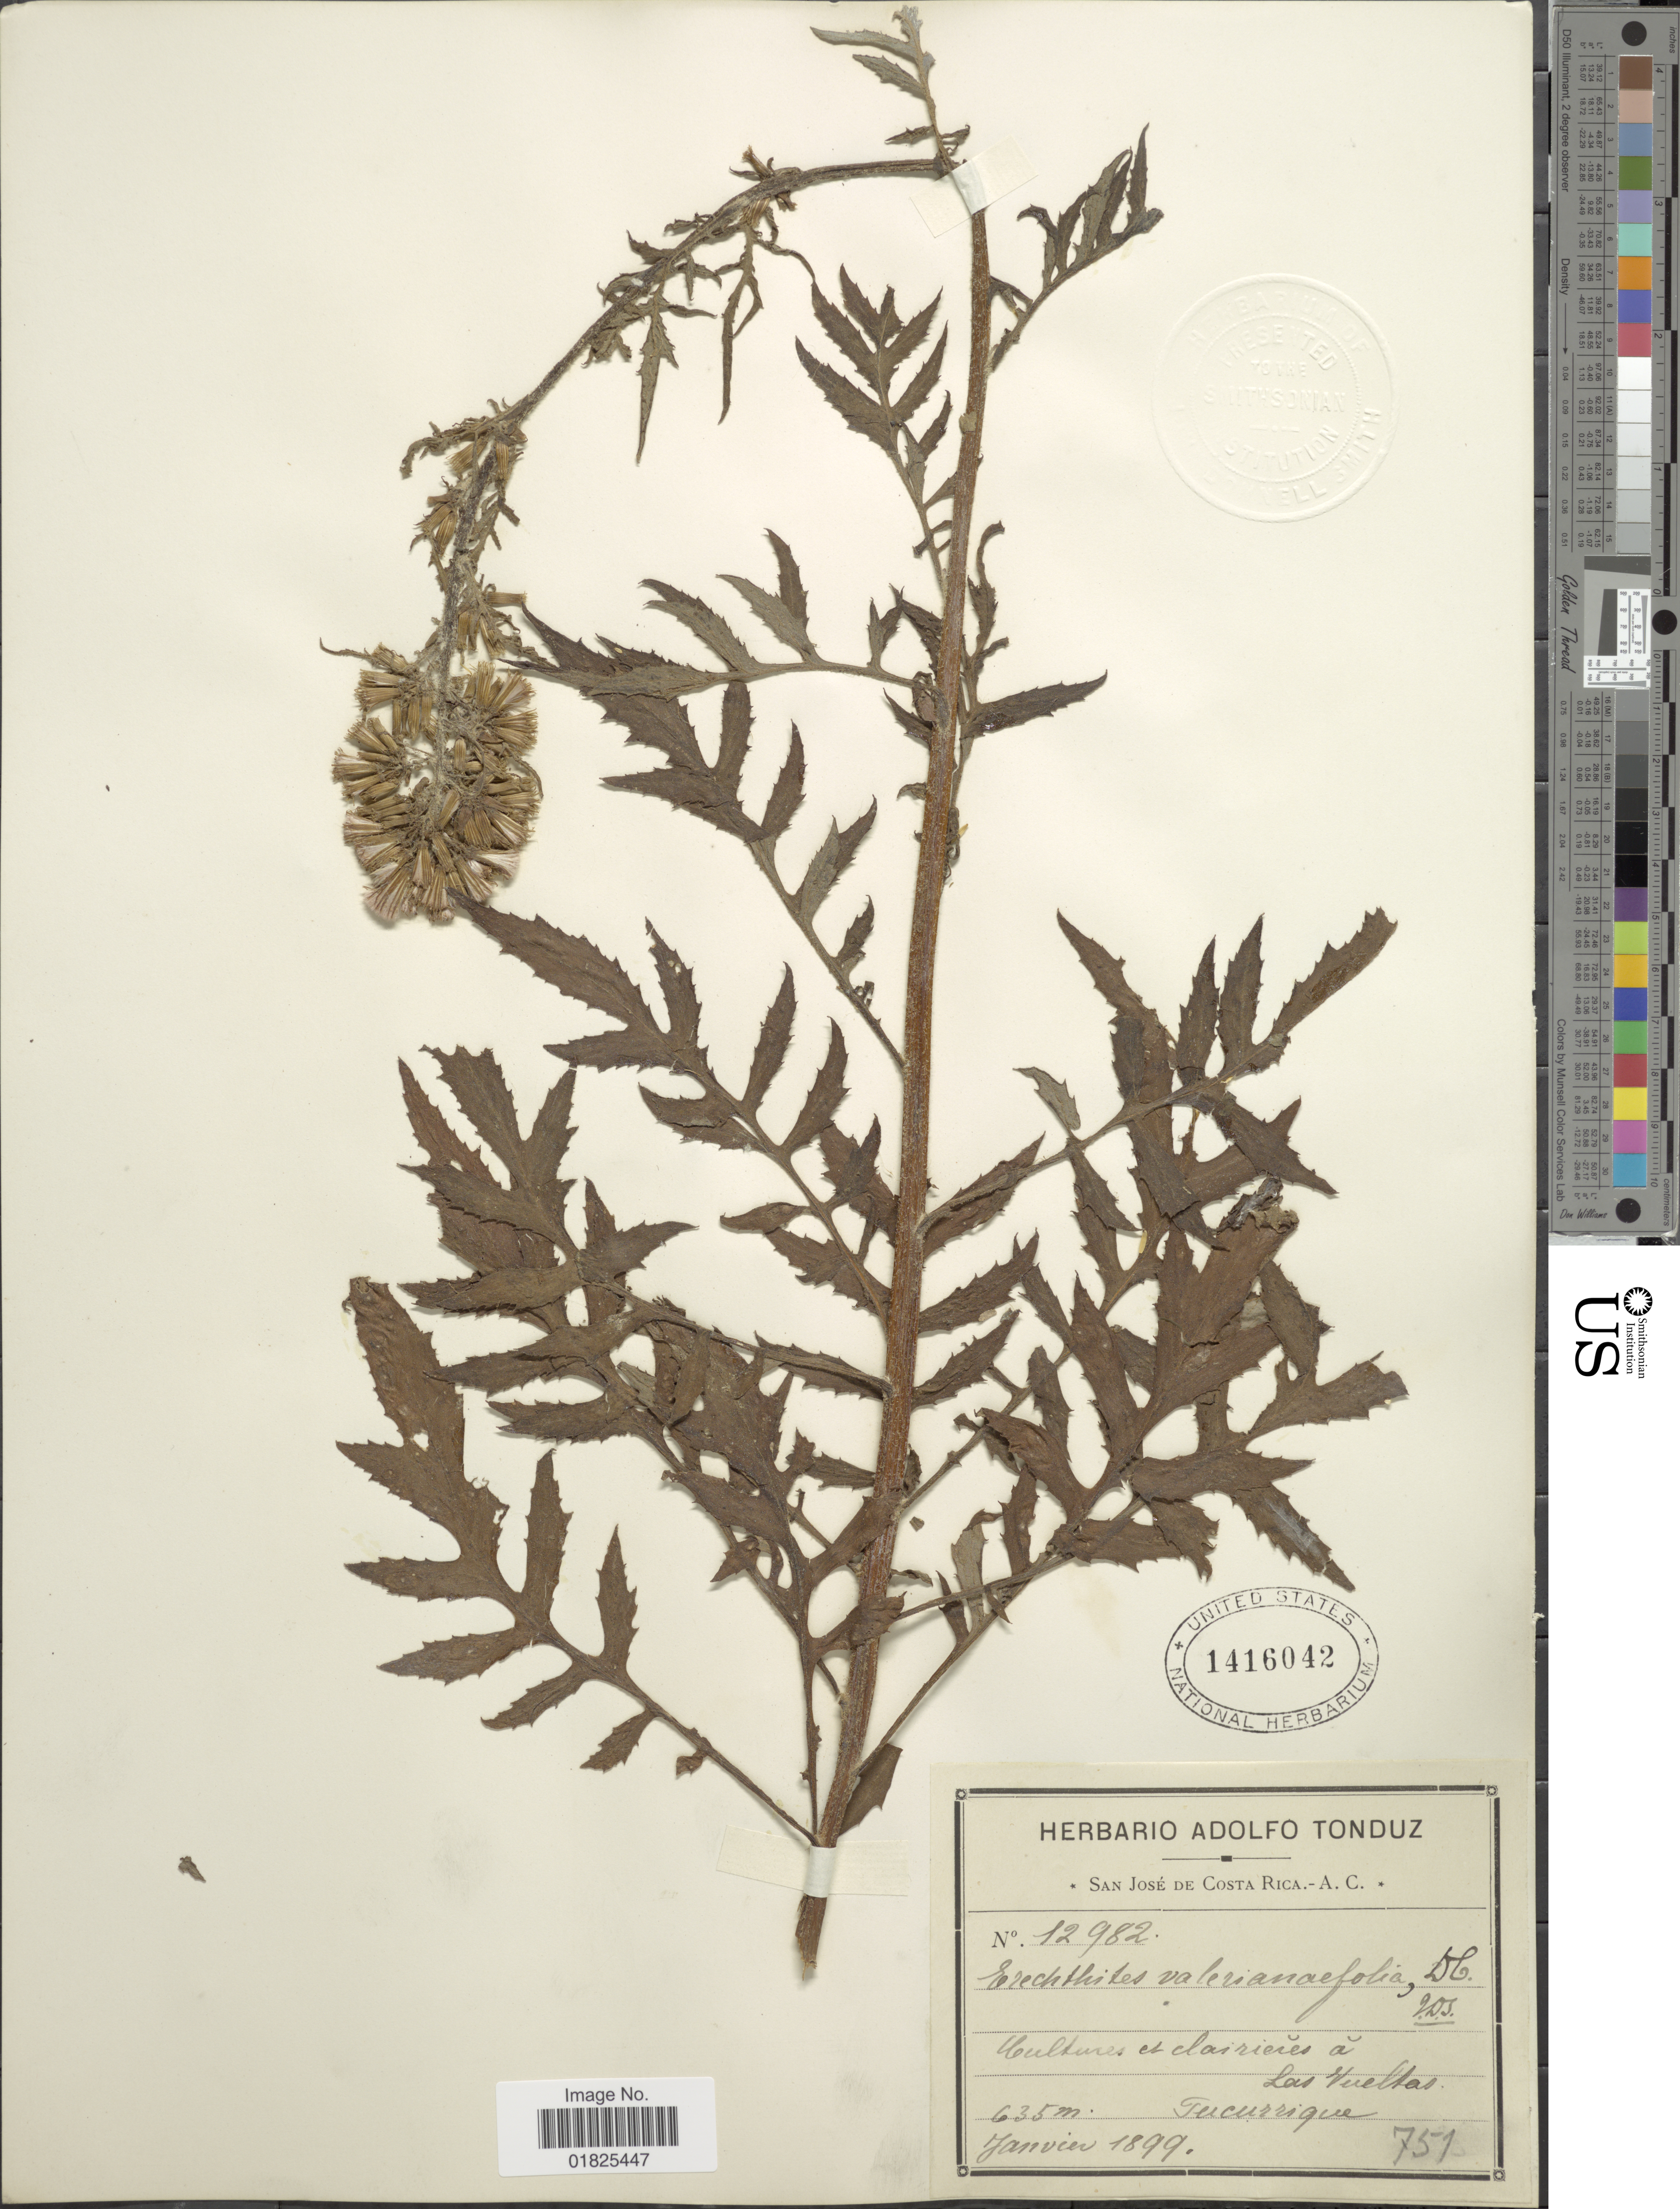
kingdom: Plantae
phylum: Tracheophyta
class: Magnoliopsida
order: Asterales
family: Asteraceae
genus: Erechtites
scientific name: Erechtites valerianifolius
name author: (Link ex Spreng.) DC.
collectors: ex Herb. Adolfo Tonduz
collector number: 12982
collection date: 1899-01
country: Costa Rica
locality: Cultures et clairières à Las Vueltas, Tucurrique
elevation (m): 635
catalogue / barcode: US 1416042